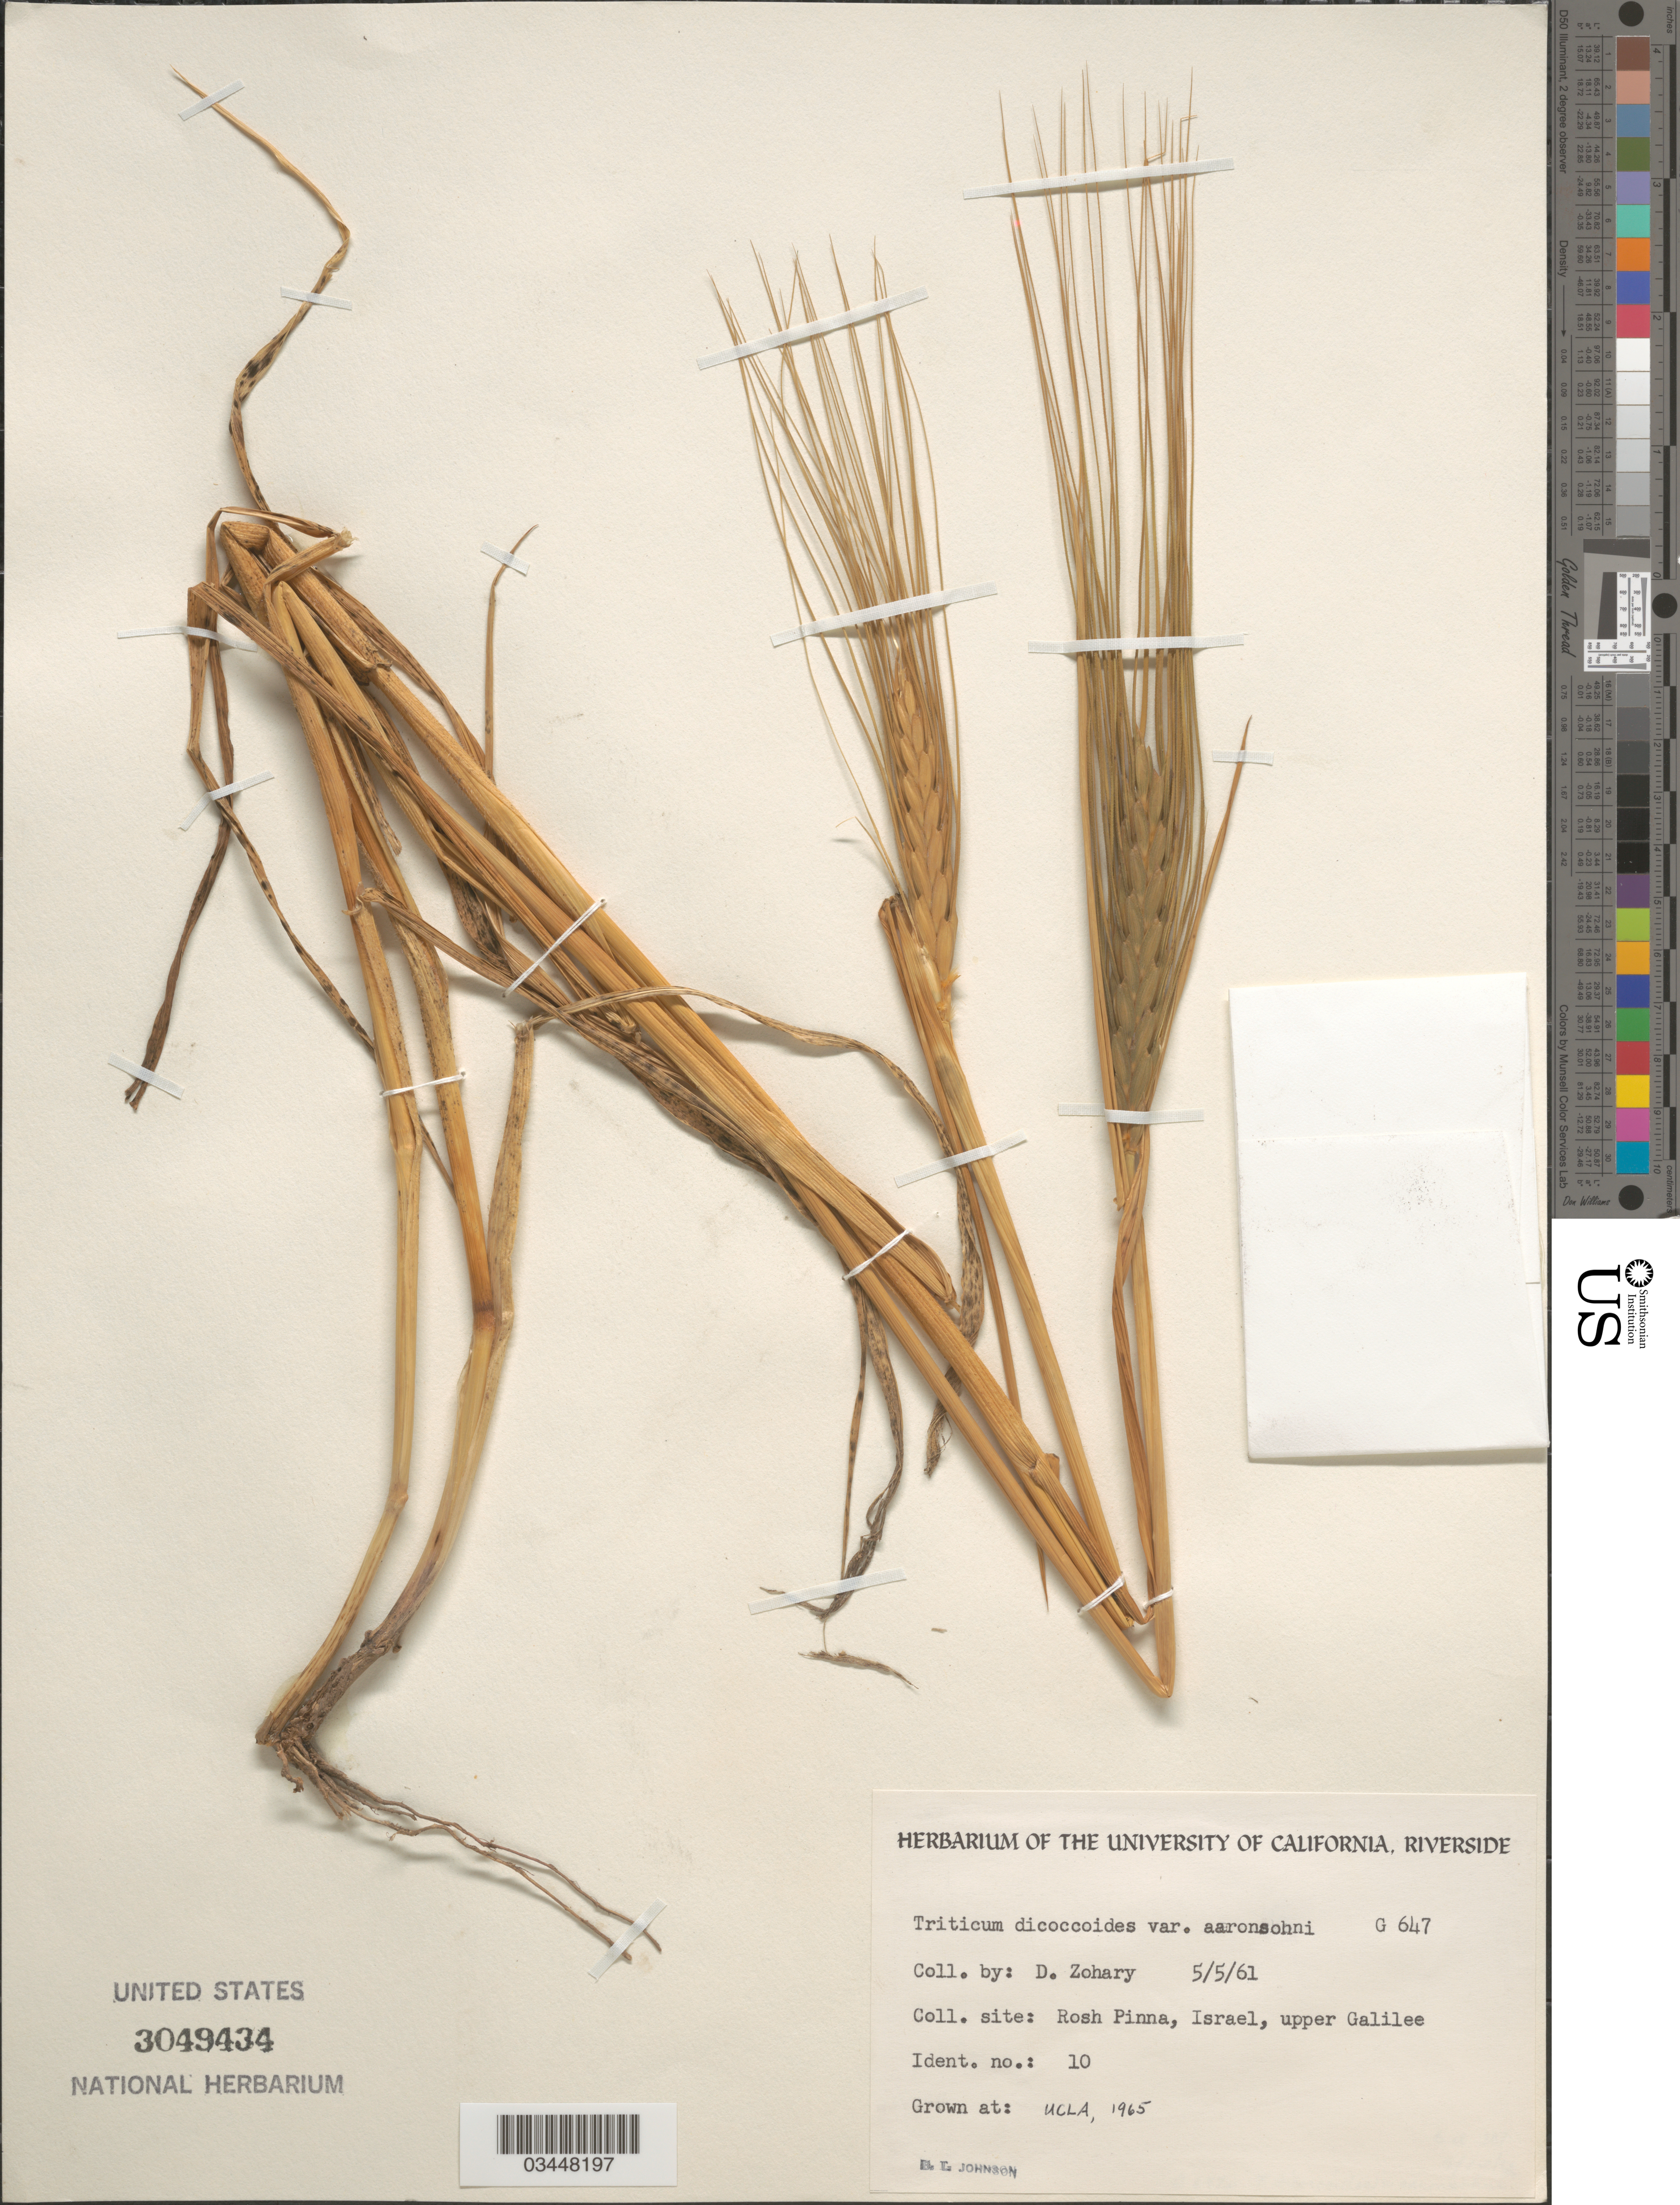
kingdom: Plantae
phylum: Tracheophyta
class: Liliopsida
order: Poales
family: Poaceae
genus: Triticum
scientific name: Triticum dicoccoides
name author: (Körn.) Körn. ex Schweinf.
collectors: B. Johnson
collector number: G647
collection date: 1965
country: United States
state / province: California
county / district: Los Angeles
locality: UCLA.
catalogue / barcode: US 3049434